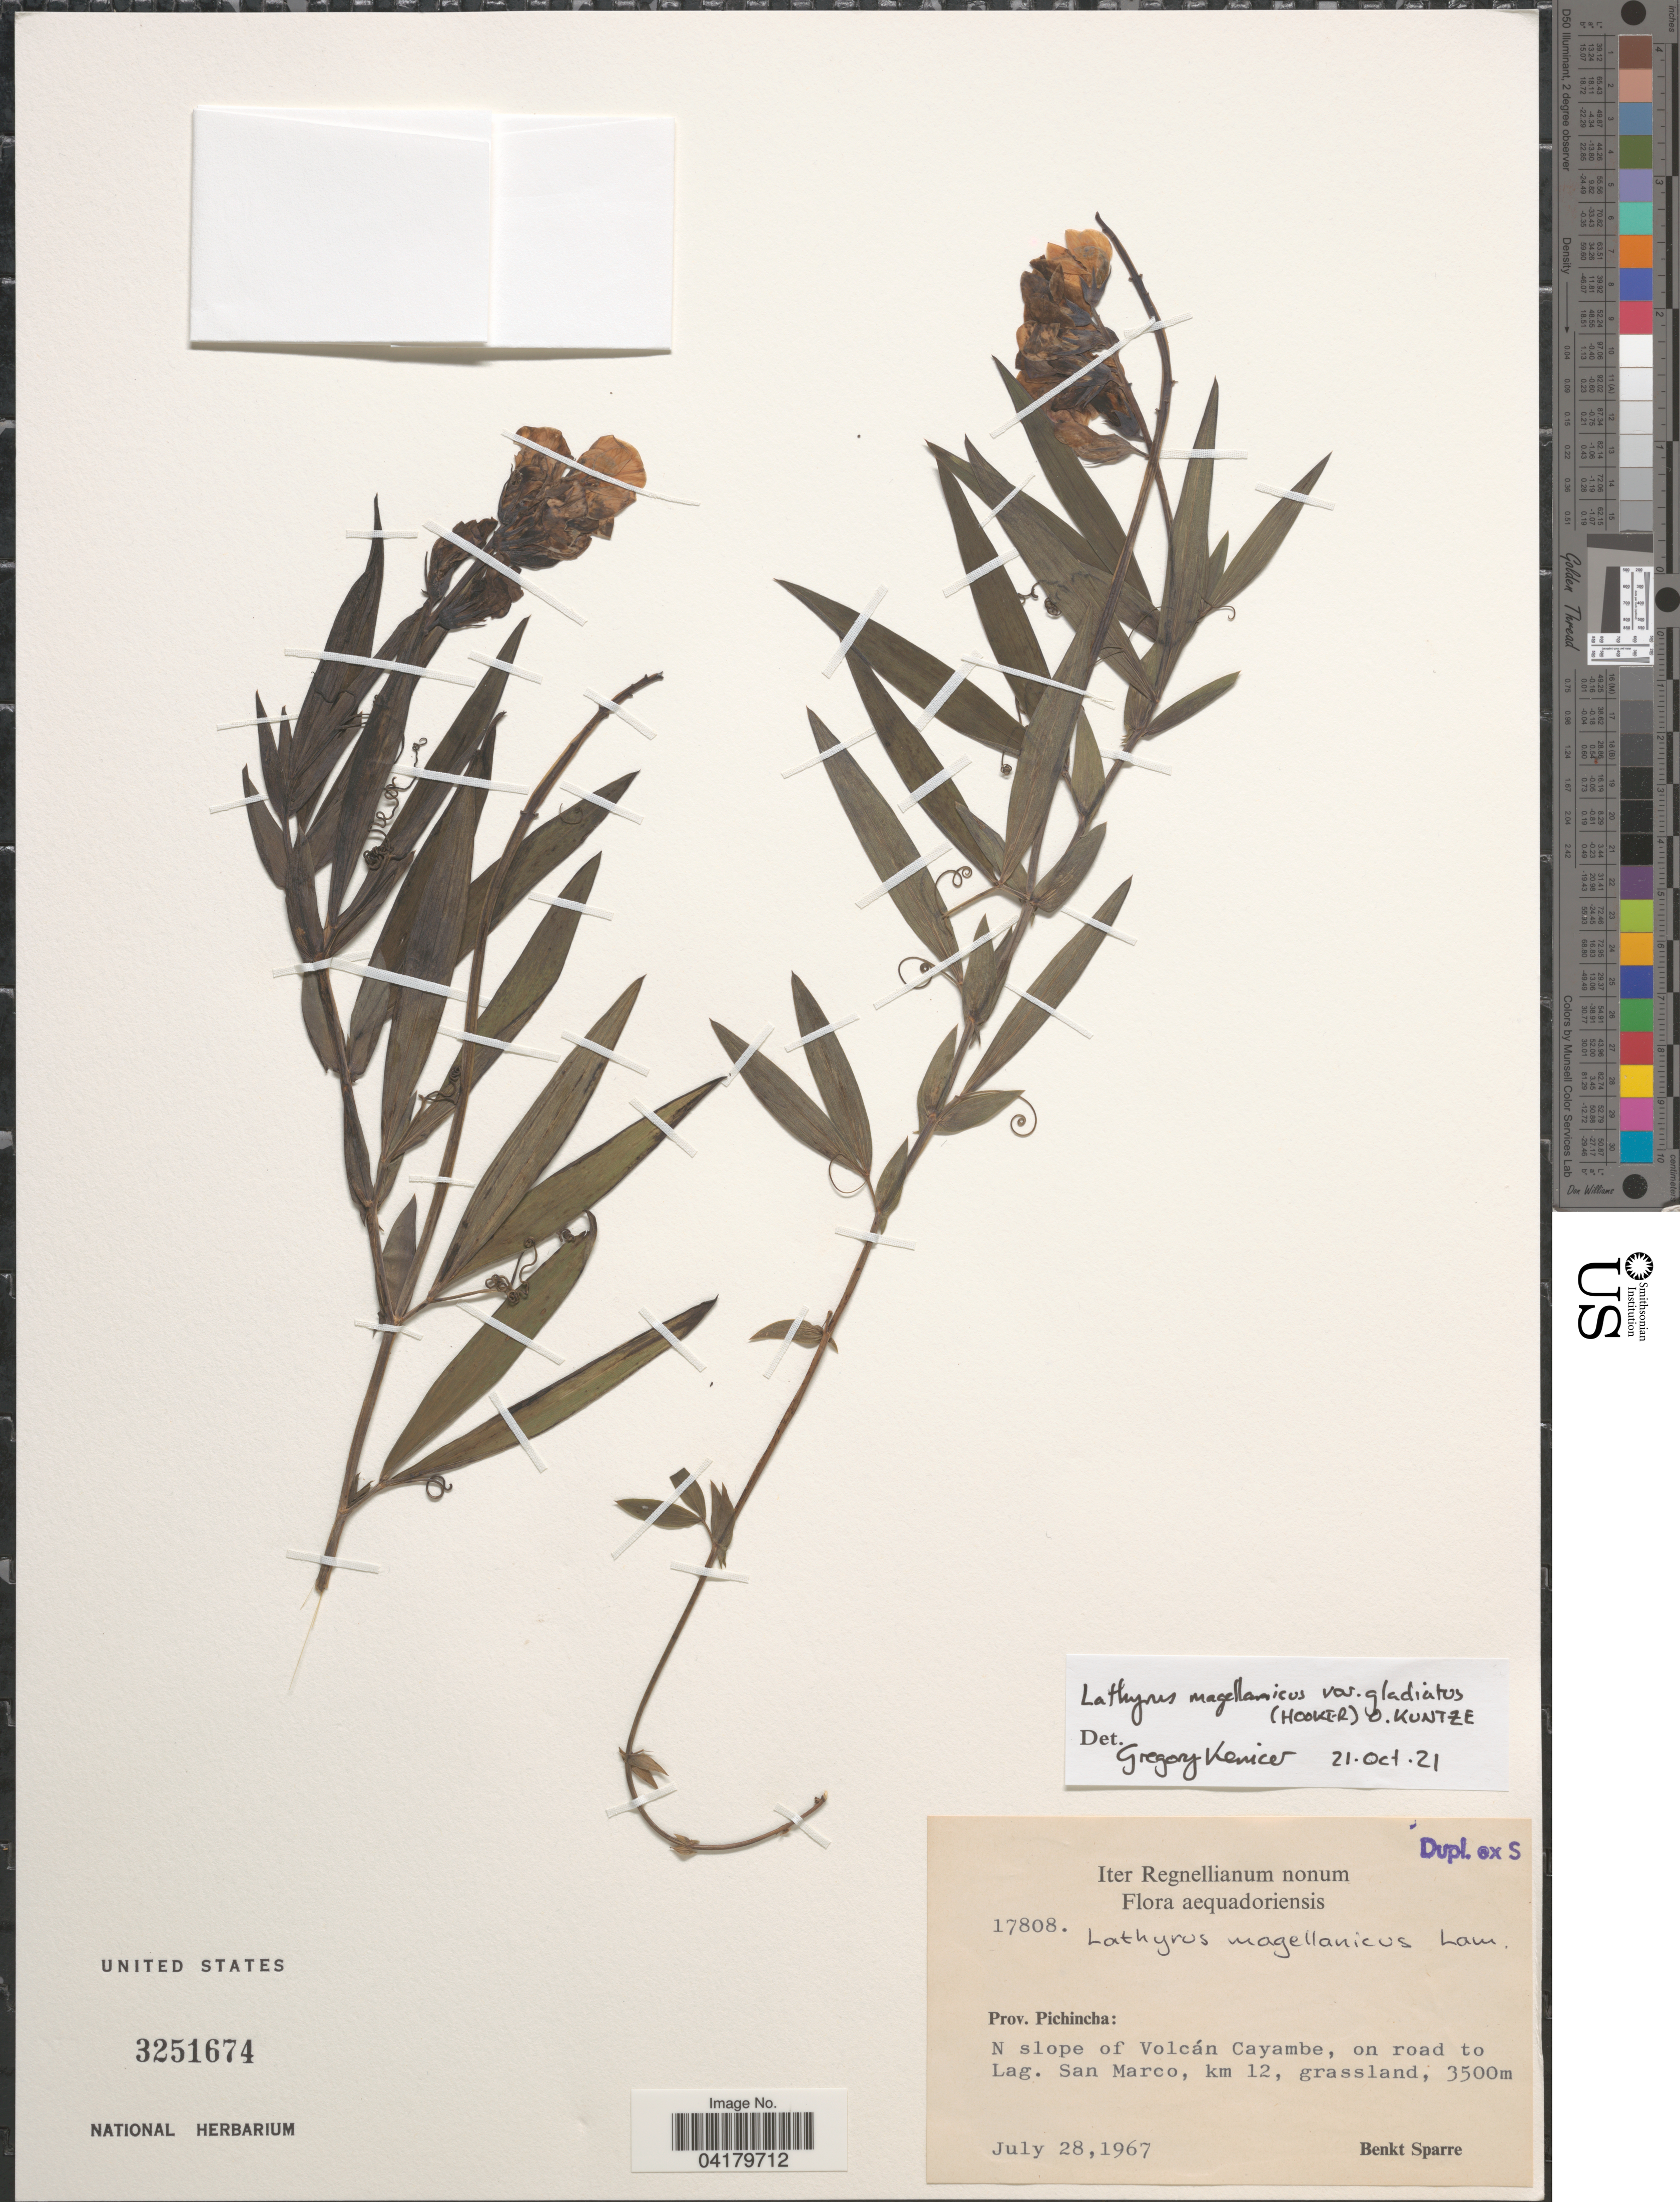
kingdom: Plantae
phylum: Tracheophyta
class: Magnoliopsida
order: Fabales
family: Fabaceae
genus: Lathyrus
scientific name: Lathyrus magellanicus var. gladiatus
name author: (Hook.) Kuntze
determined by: Kenicer, Gregory J.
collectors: B. Sparre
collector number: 17808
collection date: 1967-07-28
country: Ecuador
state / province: Pichincha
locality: Iter Regnellianum nonum. Aequadoriensis. N slope of Volcán Cayambe, on road to Lag. San Marco, km 12.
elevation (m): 3500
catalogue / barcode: US 3251674